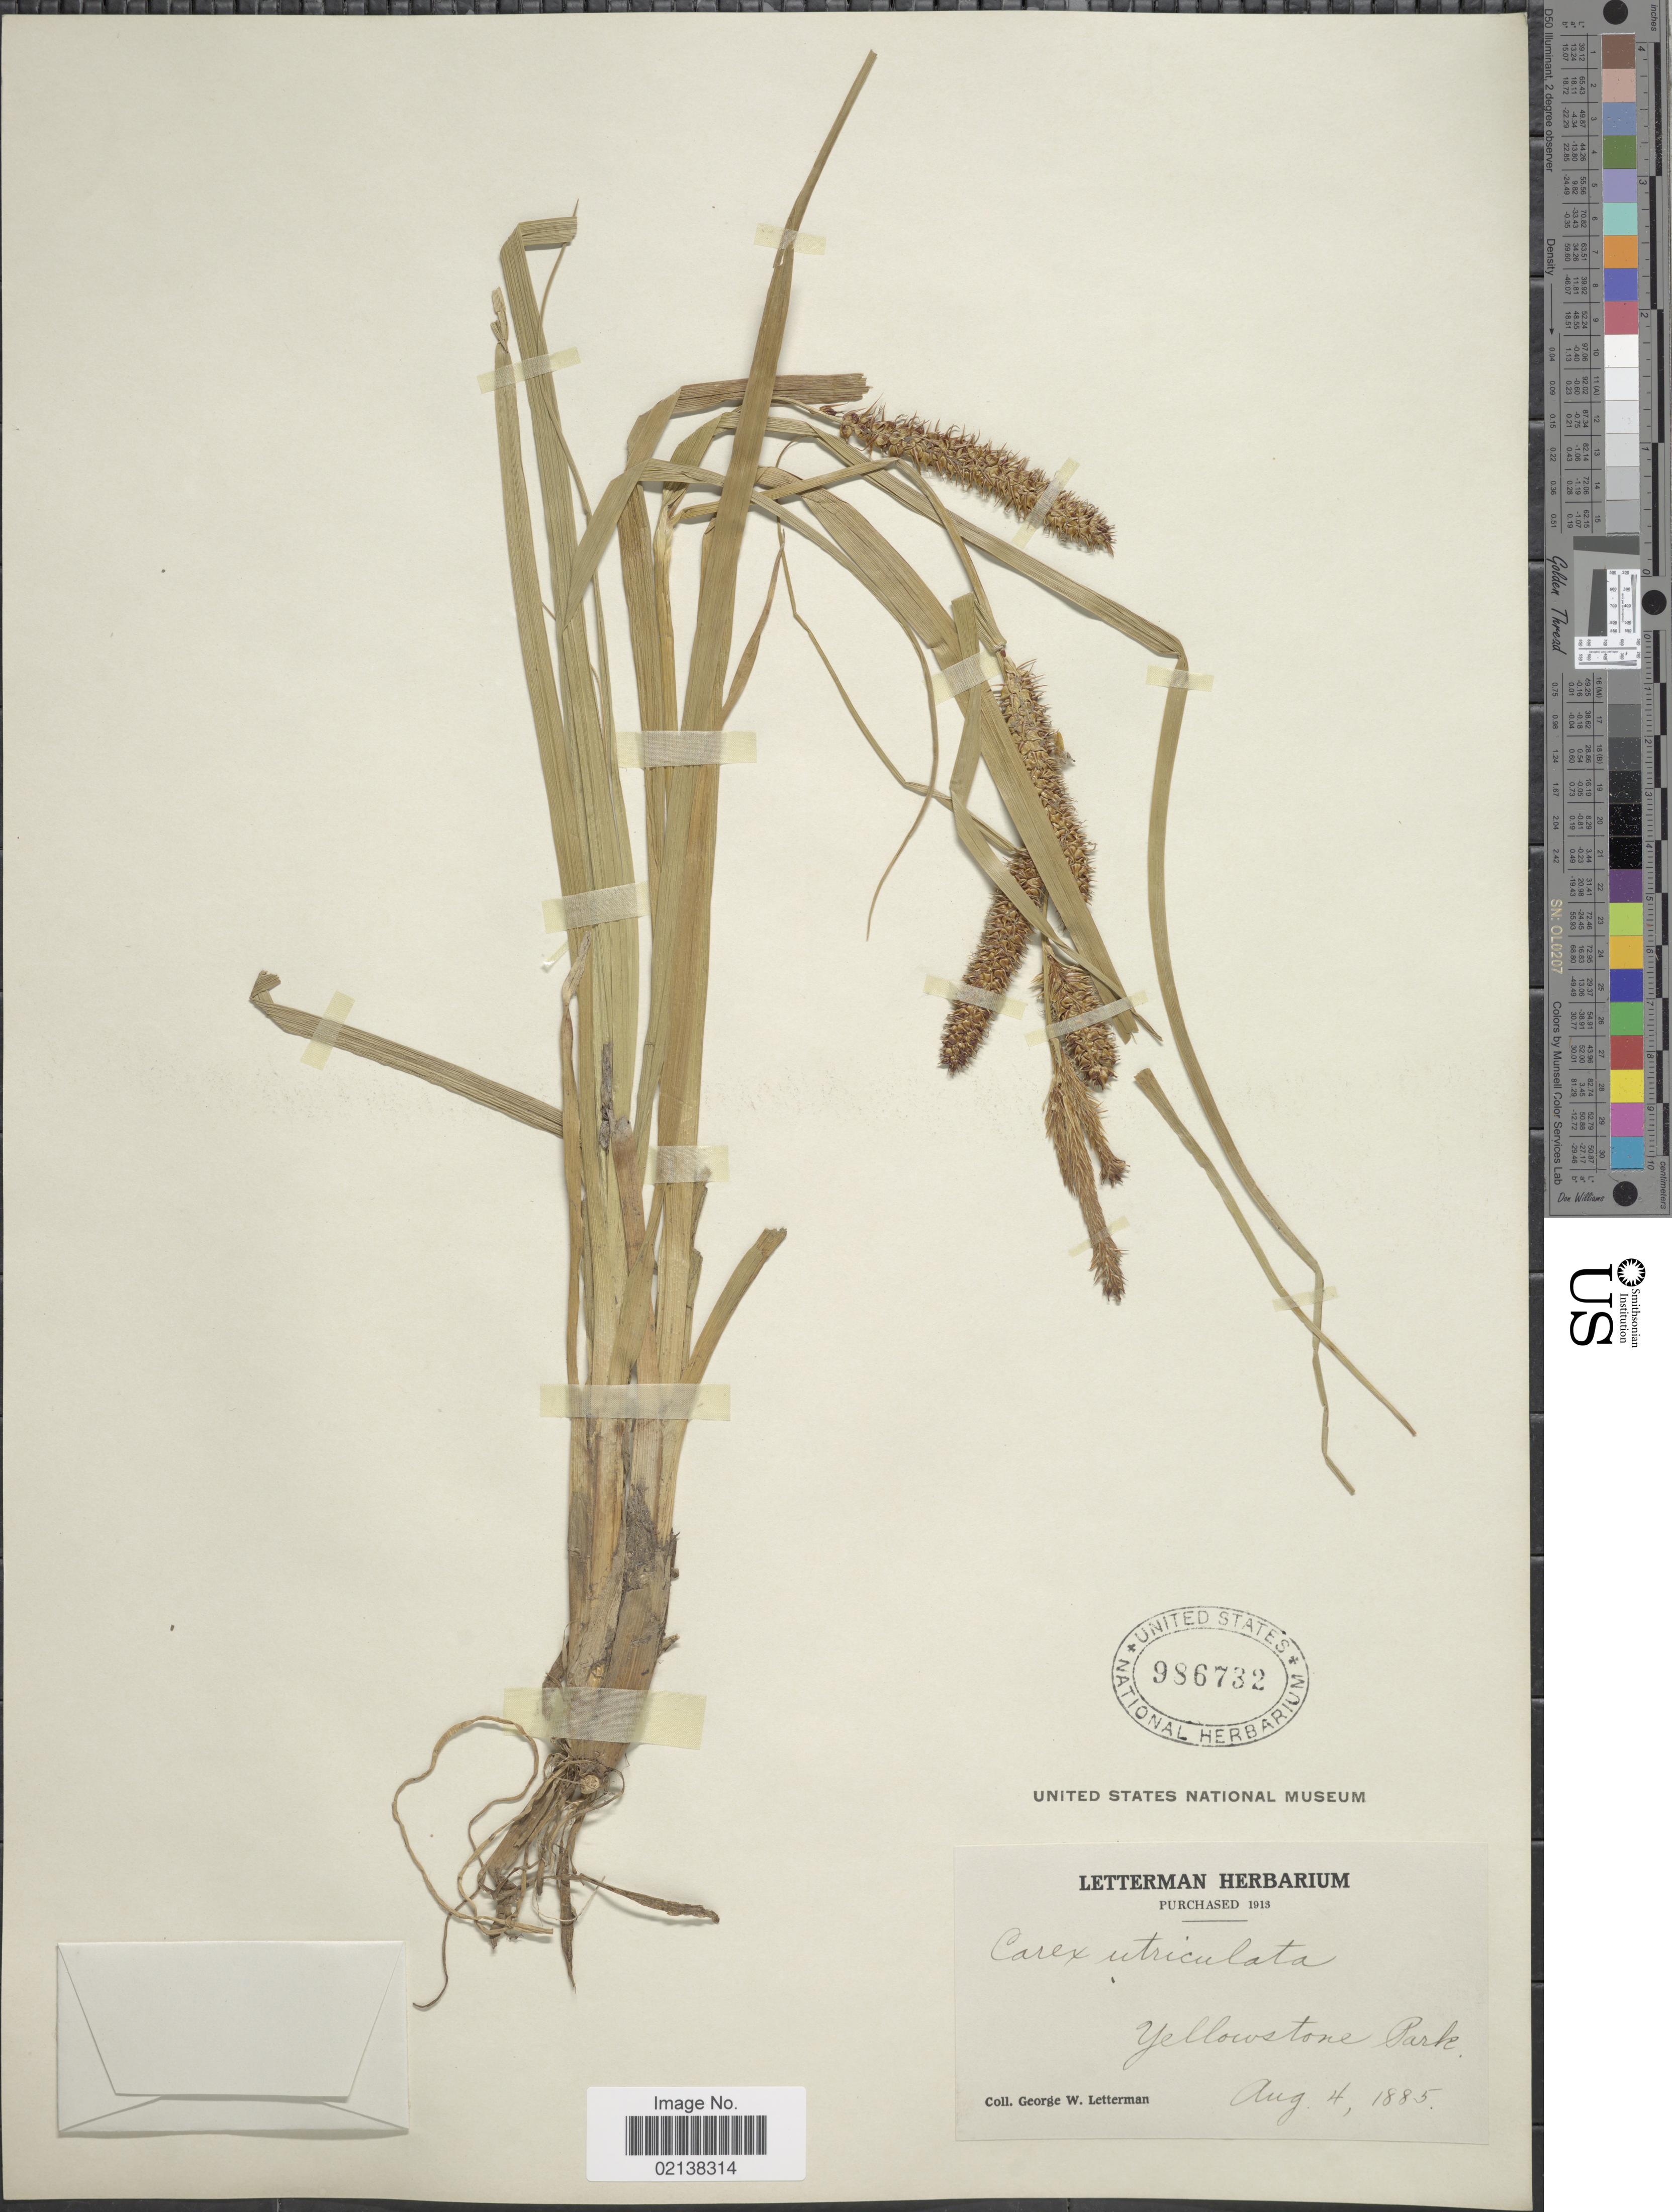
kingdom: Plantae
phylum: Tracheophyta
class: Liliopsida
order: Poales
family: Cyperaceae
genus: Carex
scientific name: Carex utriculata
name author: Boott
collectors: G. W. Letterman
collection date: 1885-08-04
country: United States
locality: Yellowstone Park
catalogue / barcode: US 986732